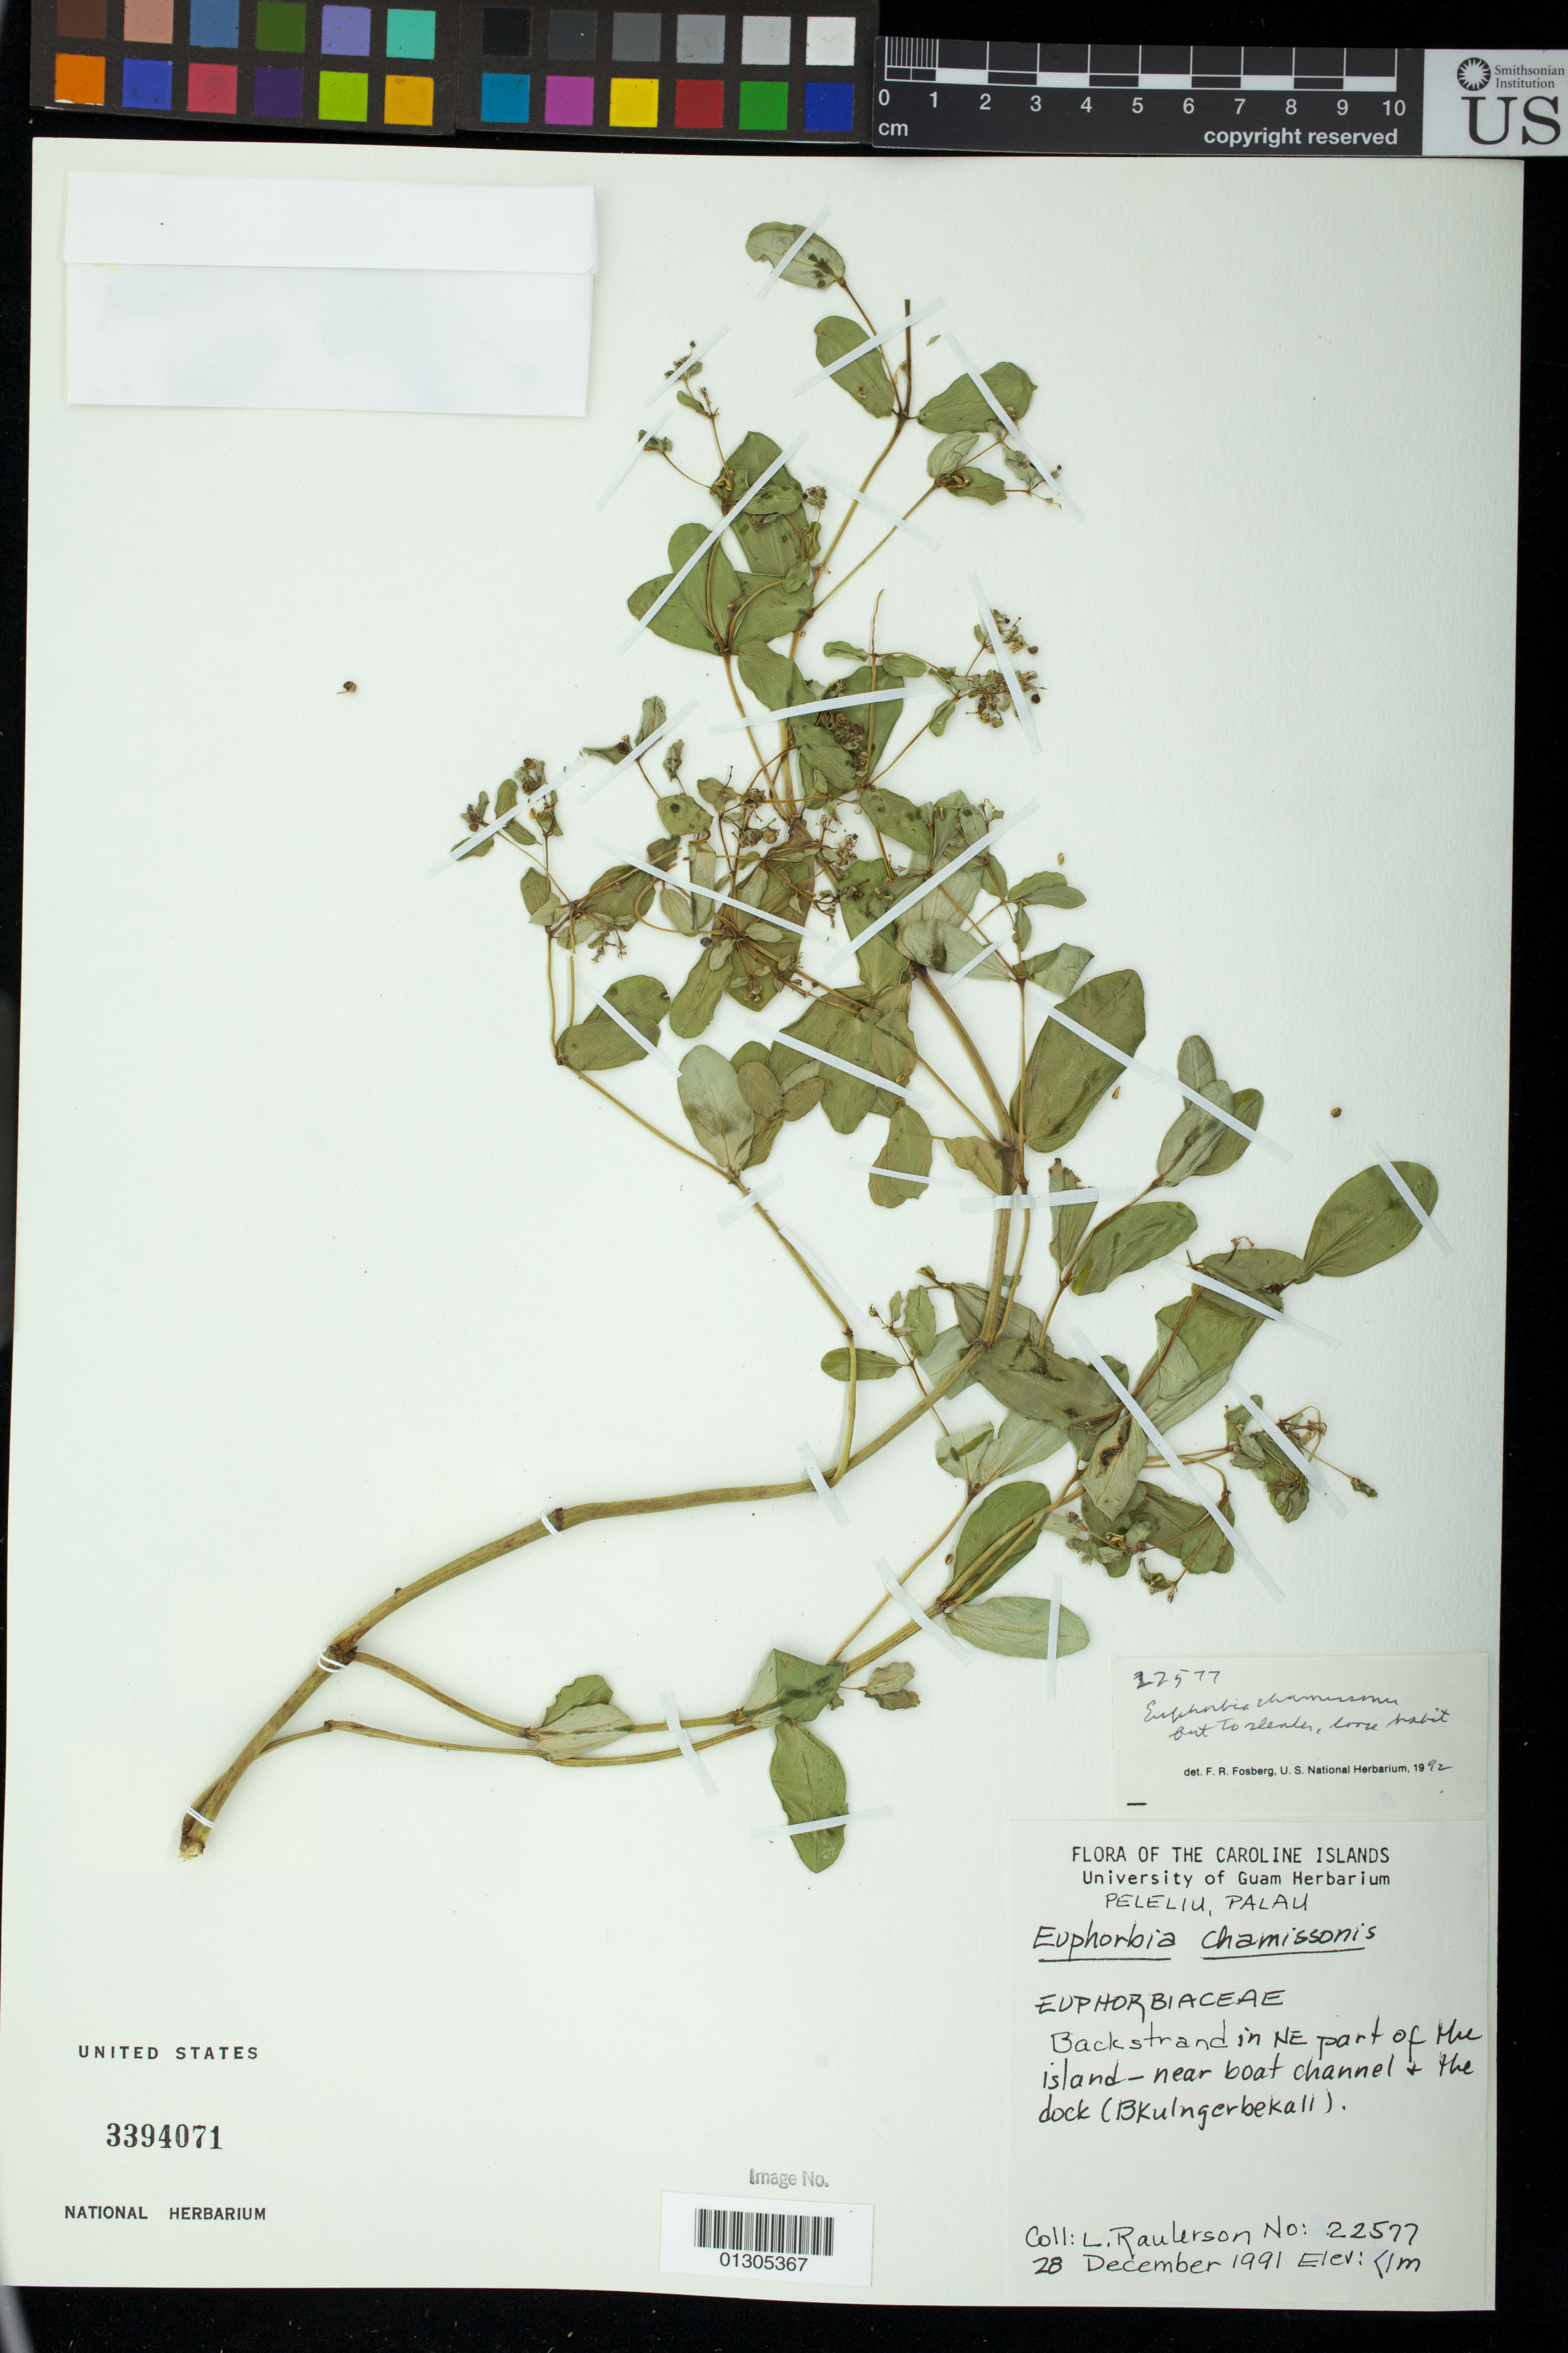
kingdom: Plantae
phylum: Tracheophyta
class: Magnoliopsida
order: Malpighiales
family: Euphorbiaceae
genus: Euphorbia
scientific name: Euphorbia chamissonis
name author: (Klotzsch ex Klotzsch & Garcke) Boiss.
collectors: L. Raulerson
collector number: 22577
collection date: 1991-12-28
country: Palau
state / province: Peleliu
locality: back strand in NE part of the island – near boat channel and the dock (Bkulngerbekali)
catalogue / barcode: US 3394071